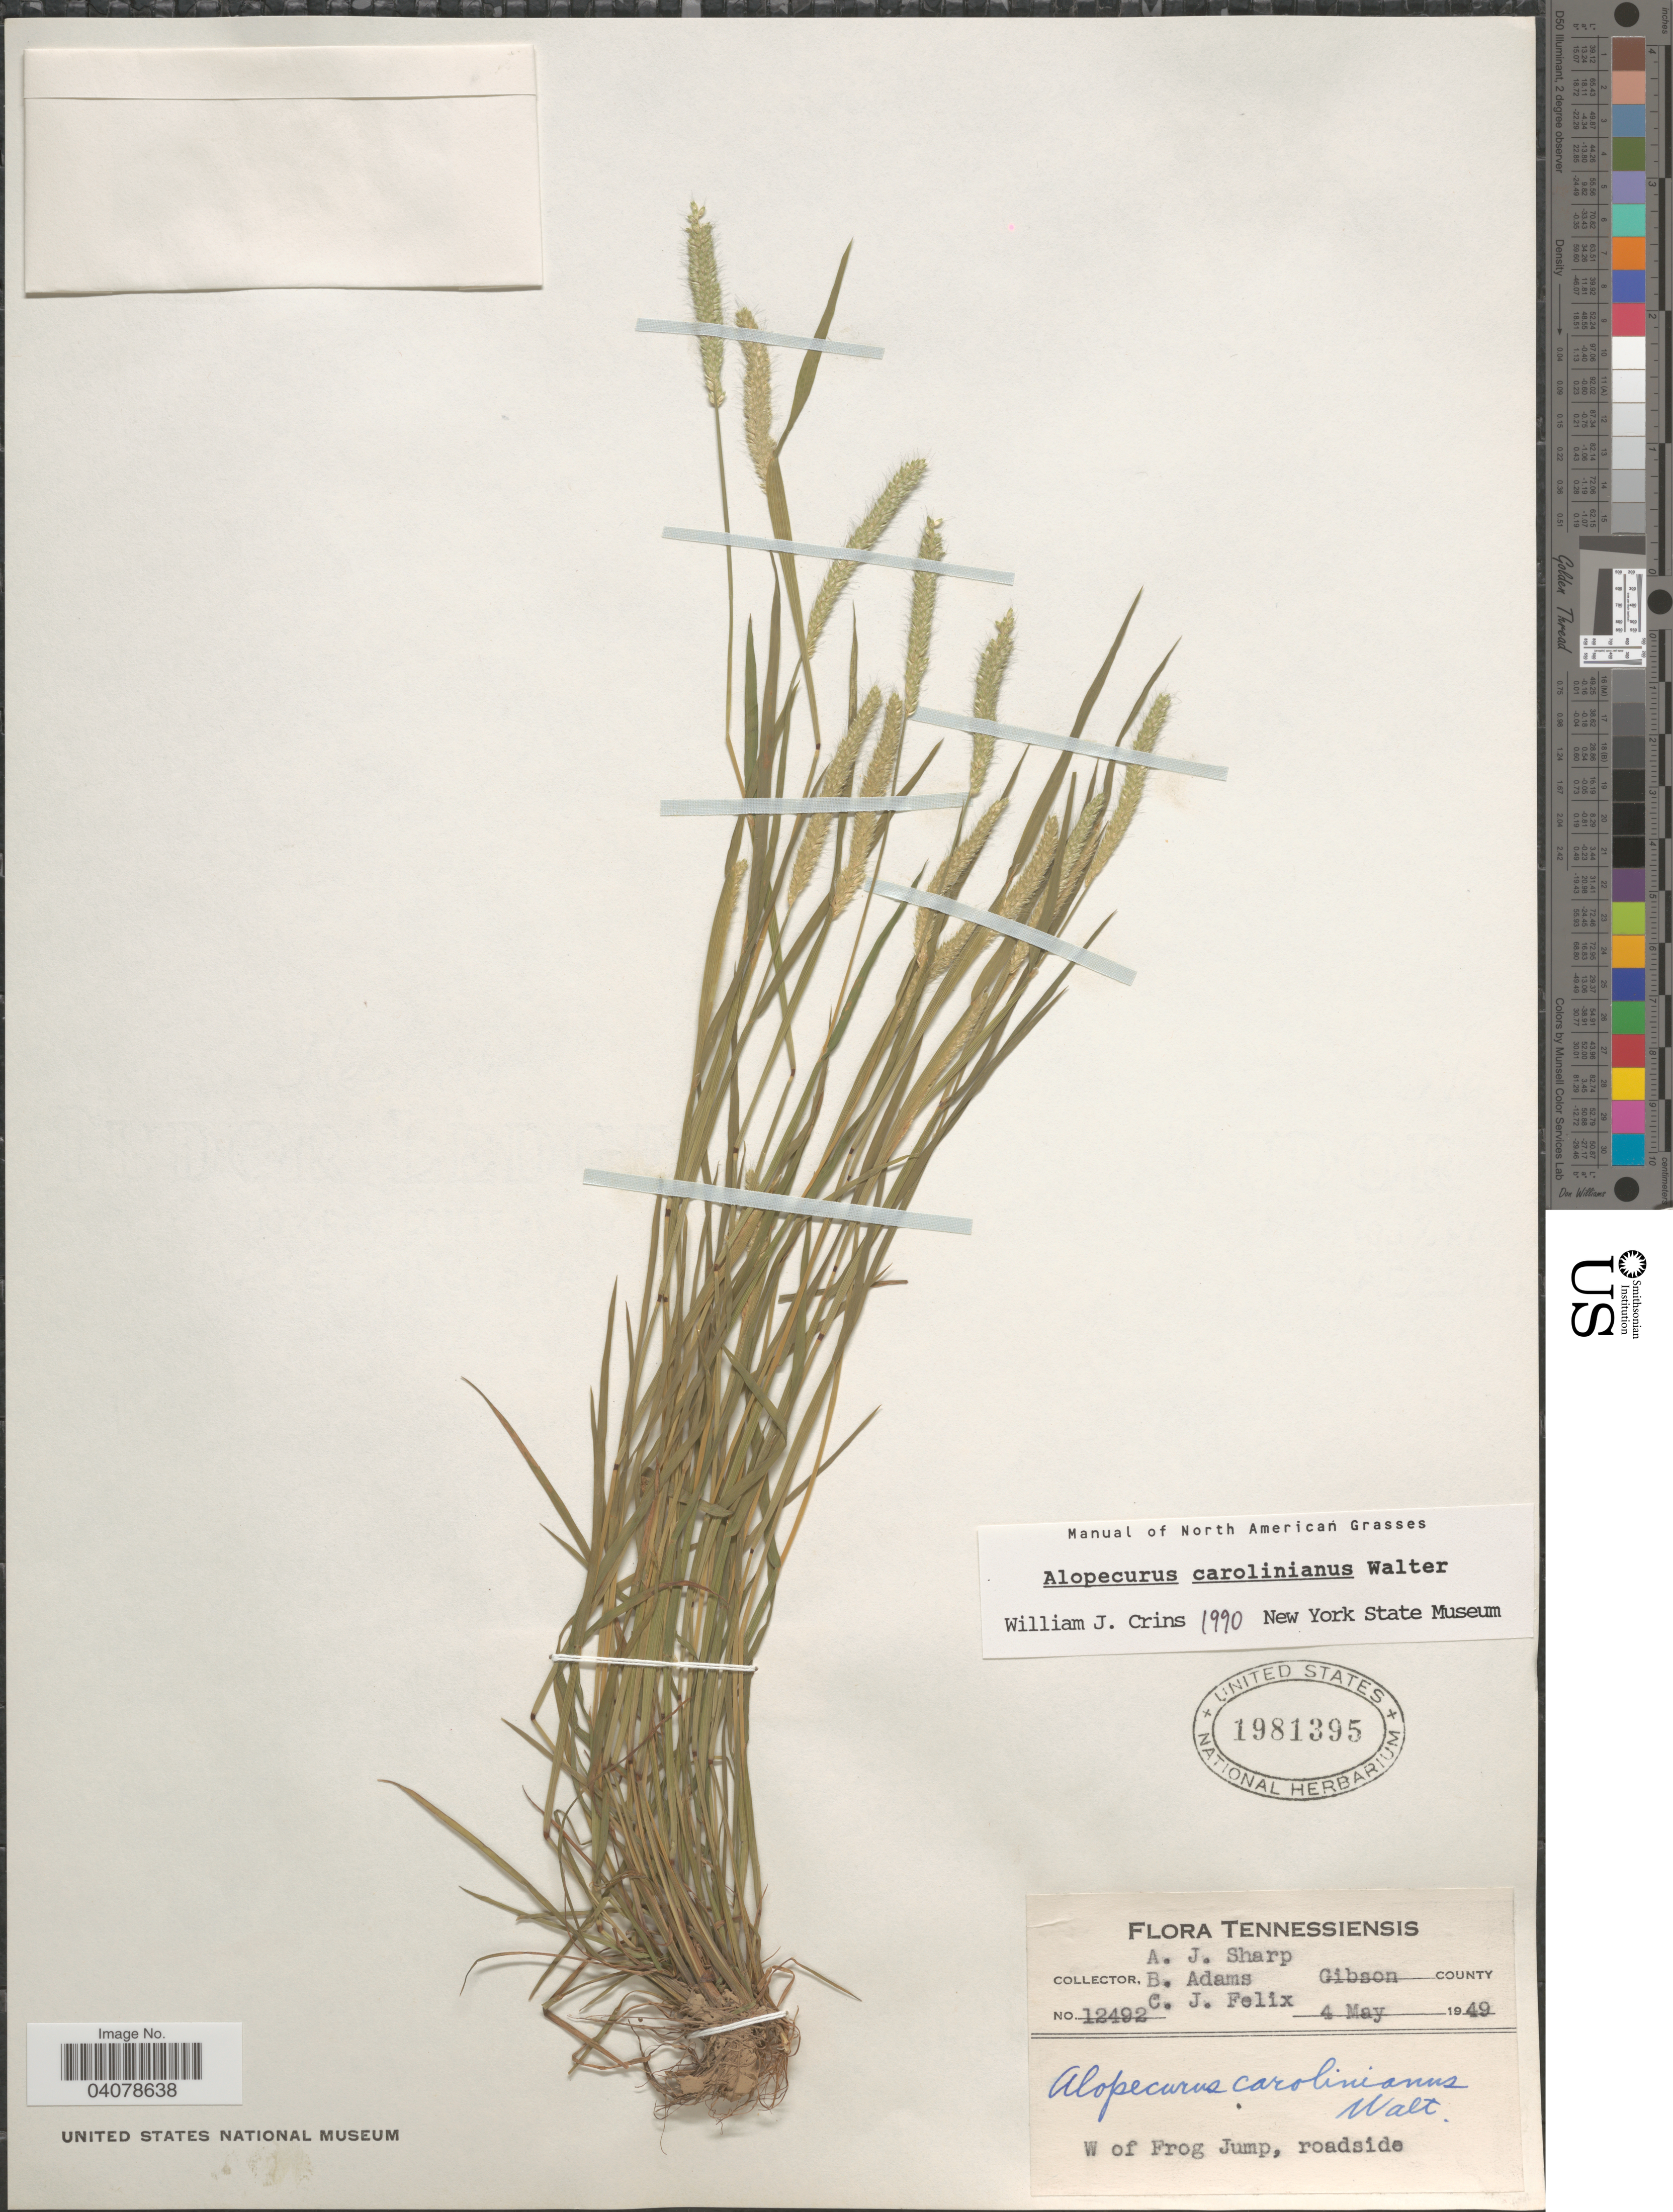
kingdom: Plantae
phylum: Tracheophyta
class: Liliopsida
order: Poales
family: Poaceae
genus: Alopecurus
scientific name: Alopecurus carolinianus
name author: Walter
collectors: A. J. Sharp, B. Adams & C. Felix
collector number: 12492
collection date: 1949-05-04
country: United States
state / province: Tennessee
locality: Tennessiensis. Gibson County. W of Frog Jump, roadside.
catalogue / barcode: US 1981395